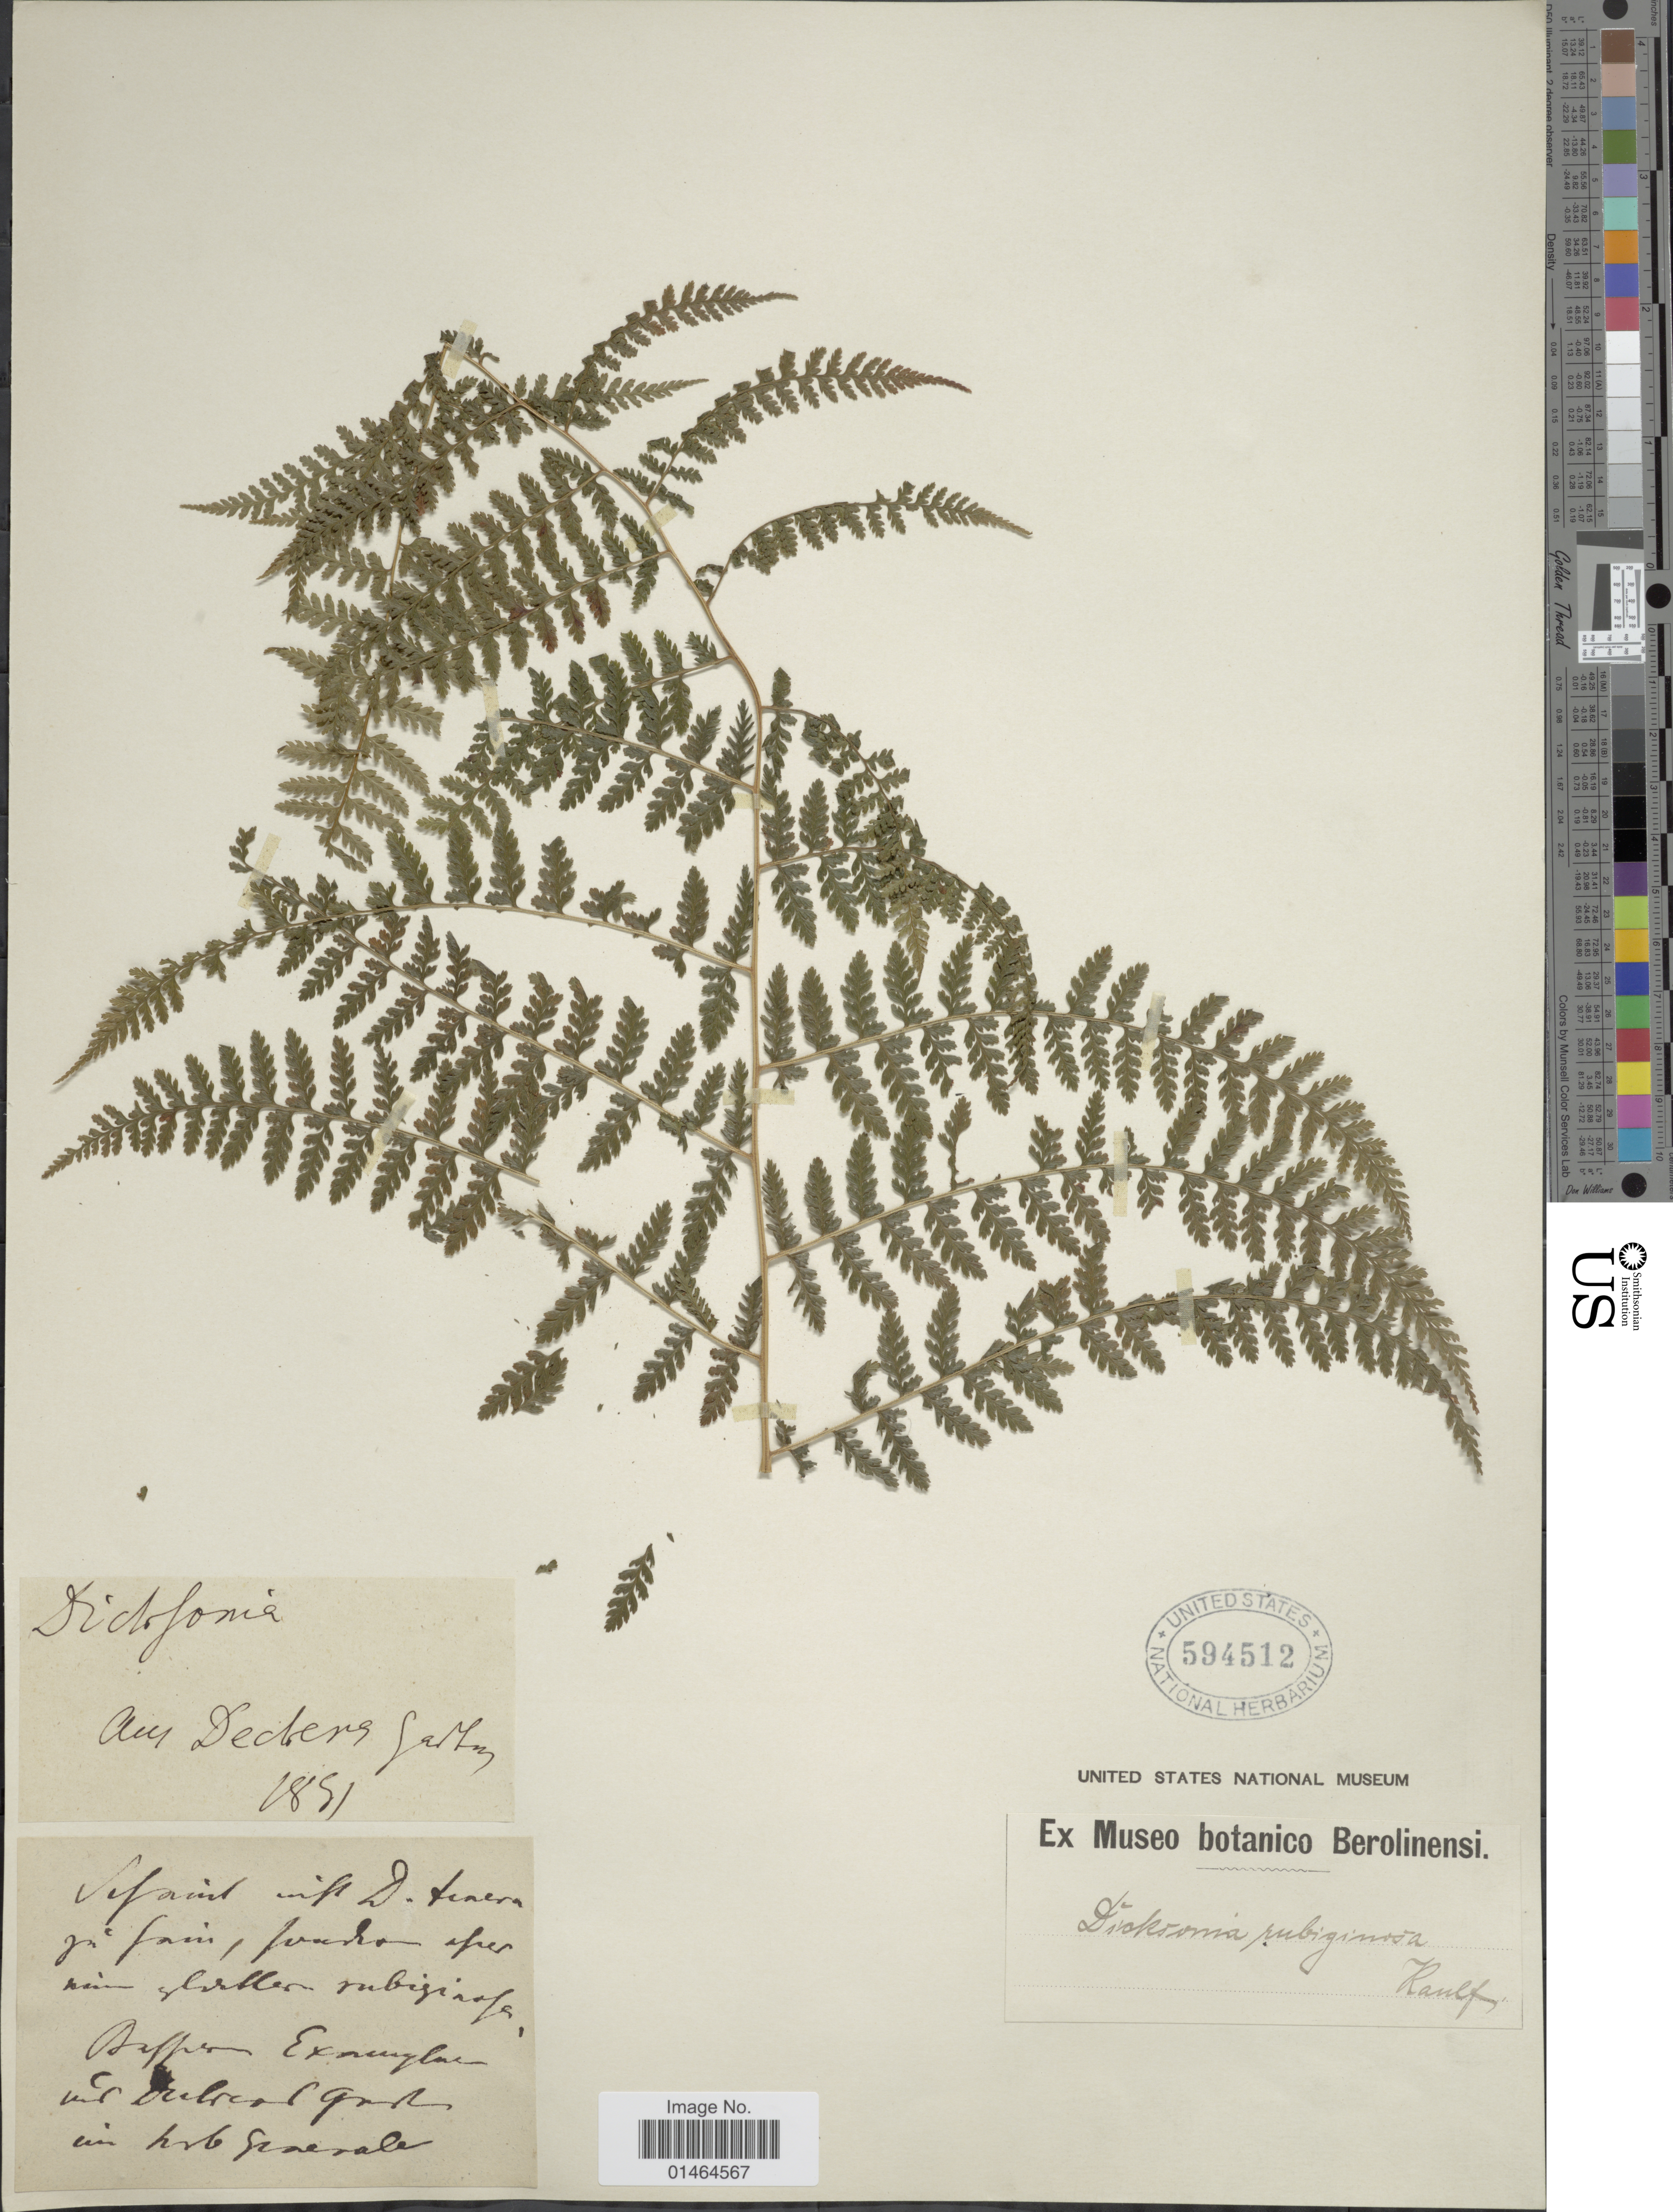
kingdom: Plantae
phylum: Tracheophyta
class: Polypodiopsida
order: Polypodiales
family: Dennstaedtiaceae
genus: Dennstaedtia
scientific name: Dennstaedtia cicutaria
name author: (Sw.) T. Moore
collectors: ex Museo Botanico Berolinensi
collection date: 1851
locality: Auf Deckers Garten [interpreted]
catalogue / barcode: US 594512